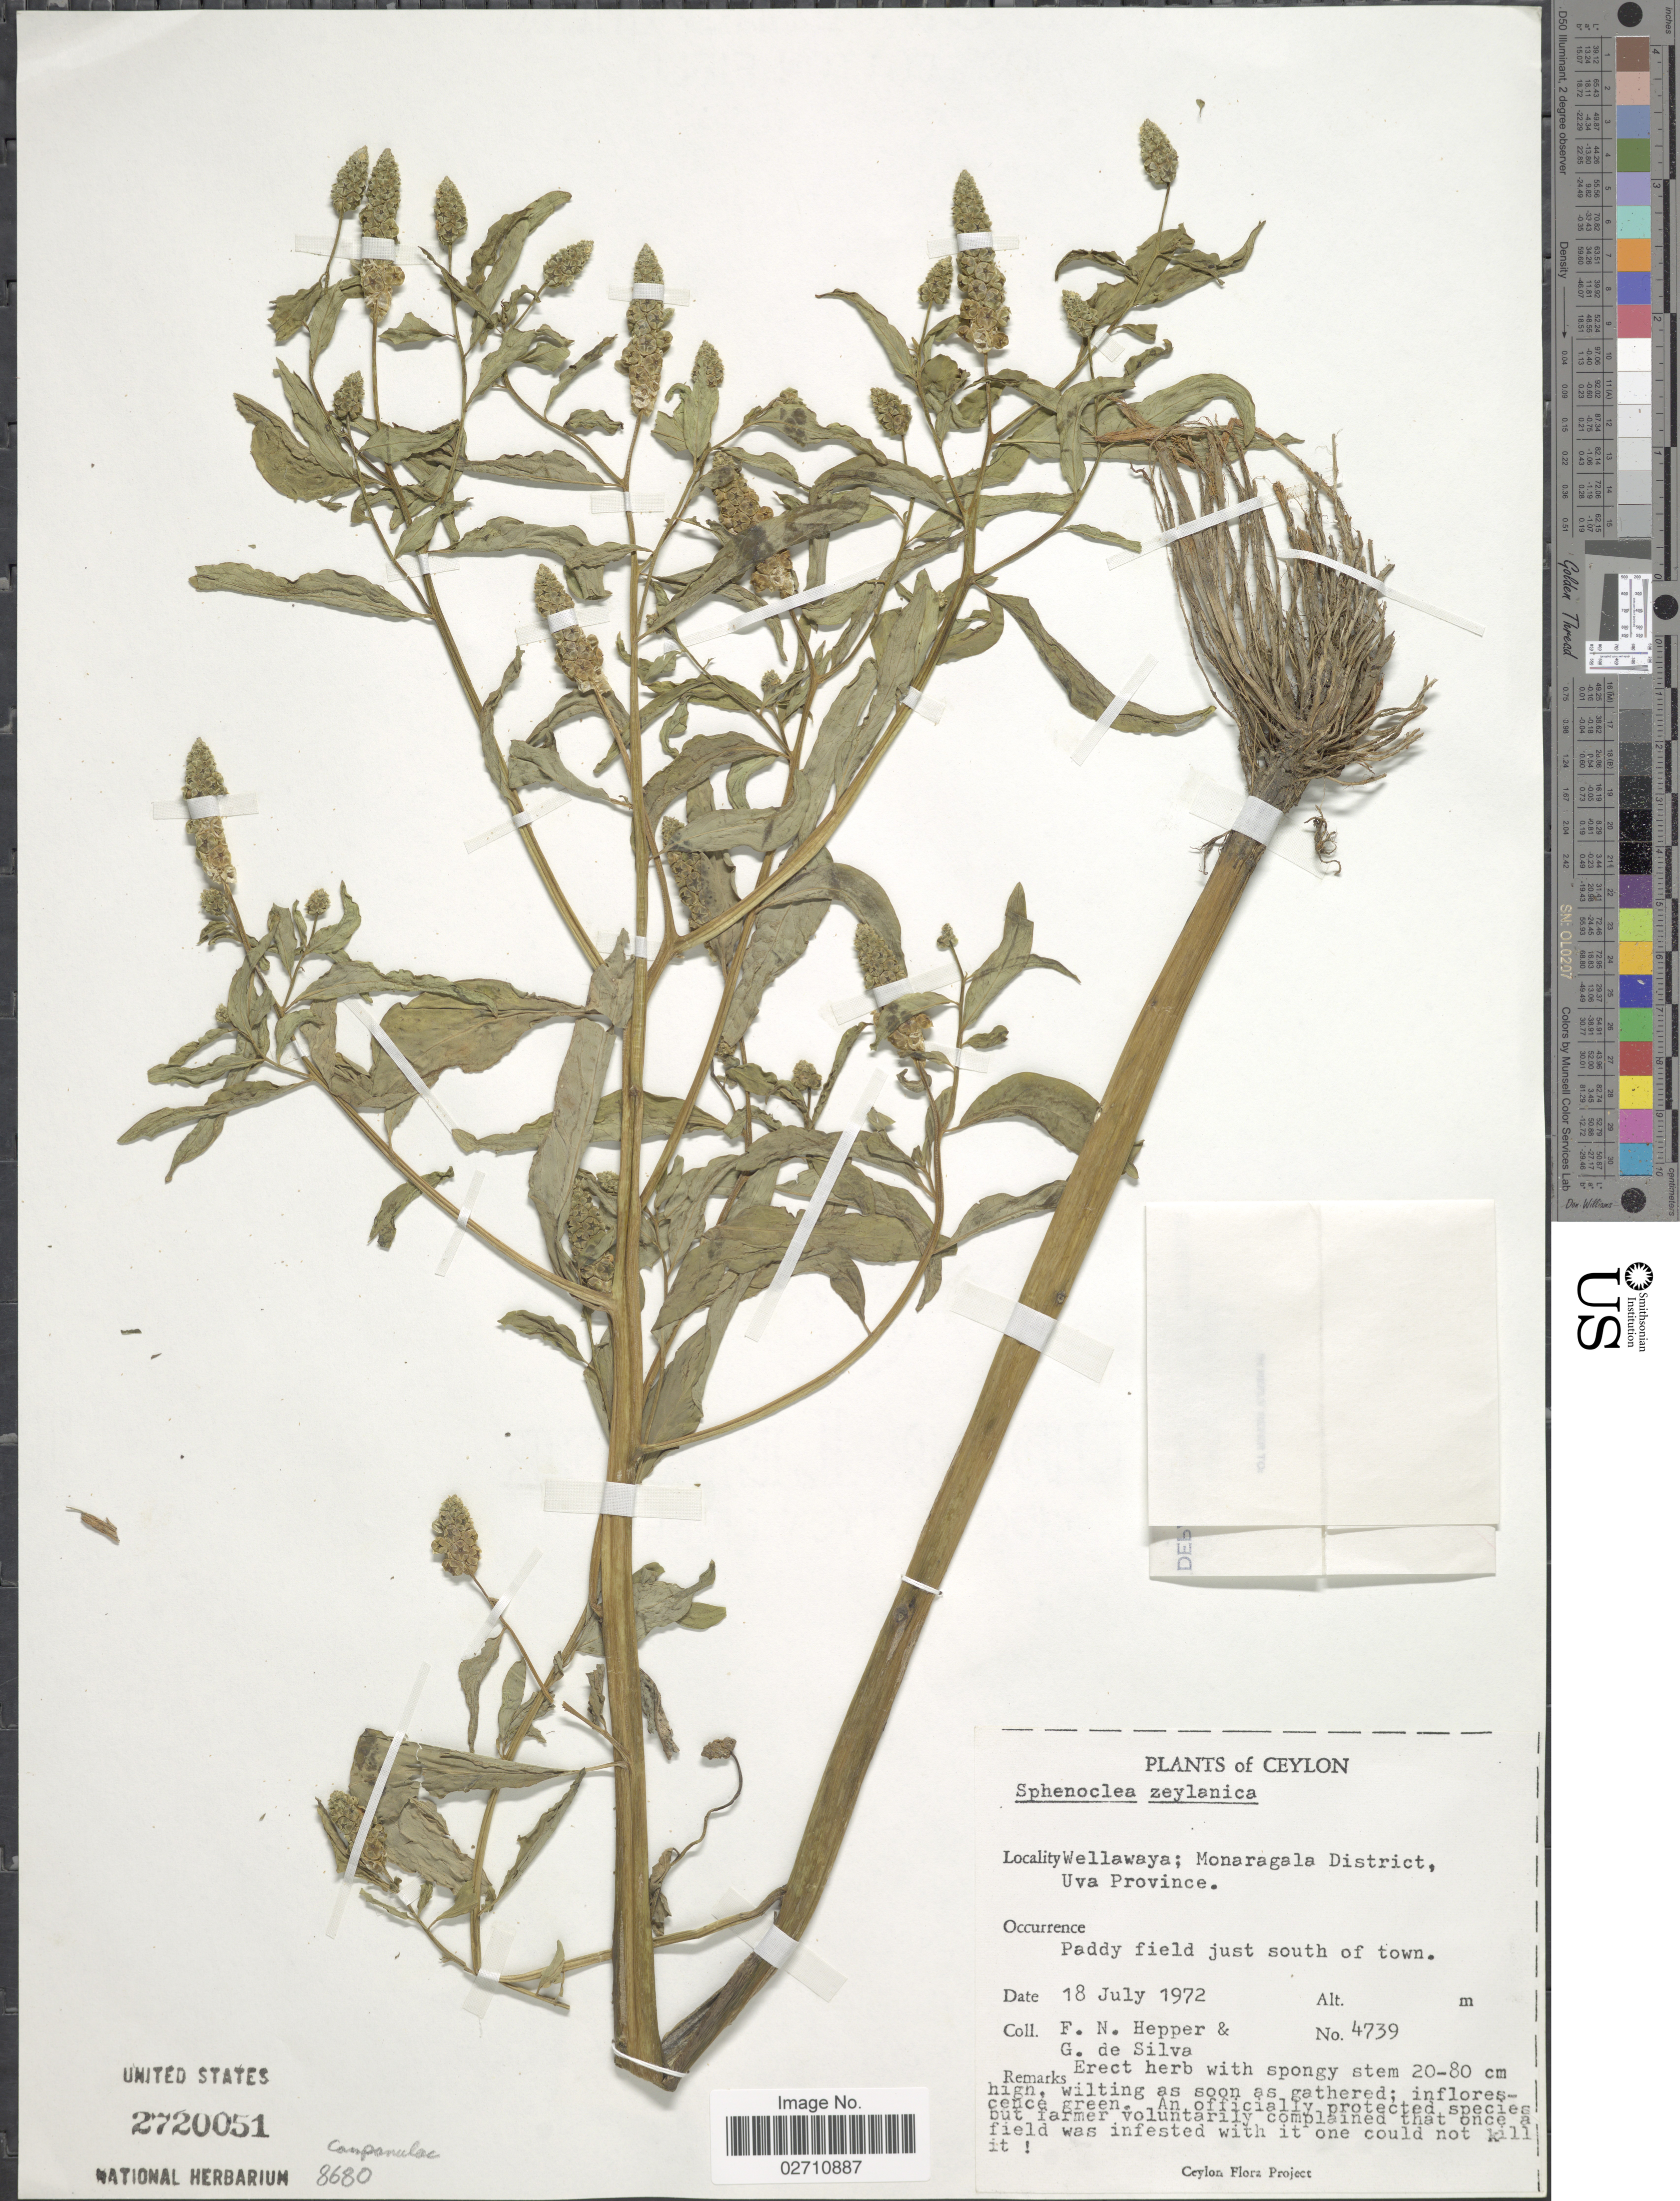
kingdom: Plantae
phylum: Tracheophyta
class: Magnoliopsida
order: Solanales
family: Sphenocleaceae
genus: Sphenoclea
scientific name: Sphenoclea zeylanica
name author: Gaertn.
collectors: F. Hepper & G. De Silva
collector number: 4739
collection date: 1972-07-18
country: Sri Lanka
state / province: Uva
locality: Ceylon. Wellawaya; Monaragala District, just south of town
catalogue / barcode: US 2720051